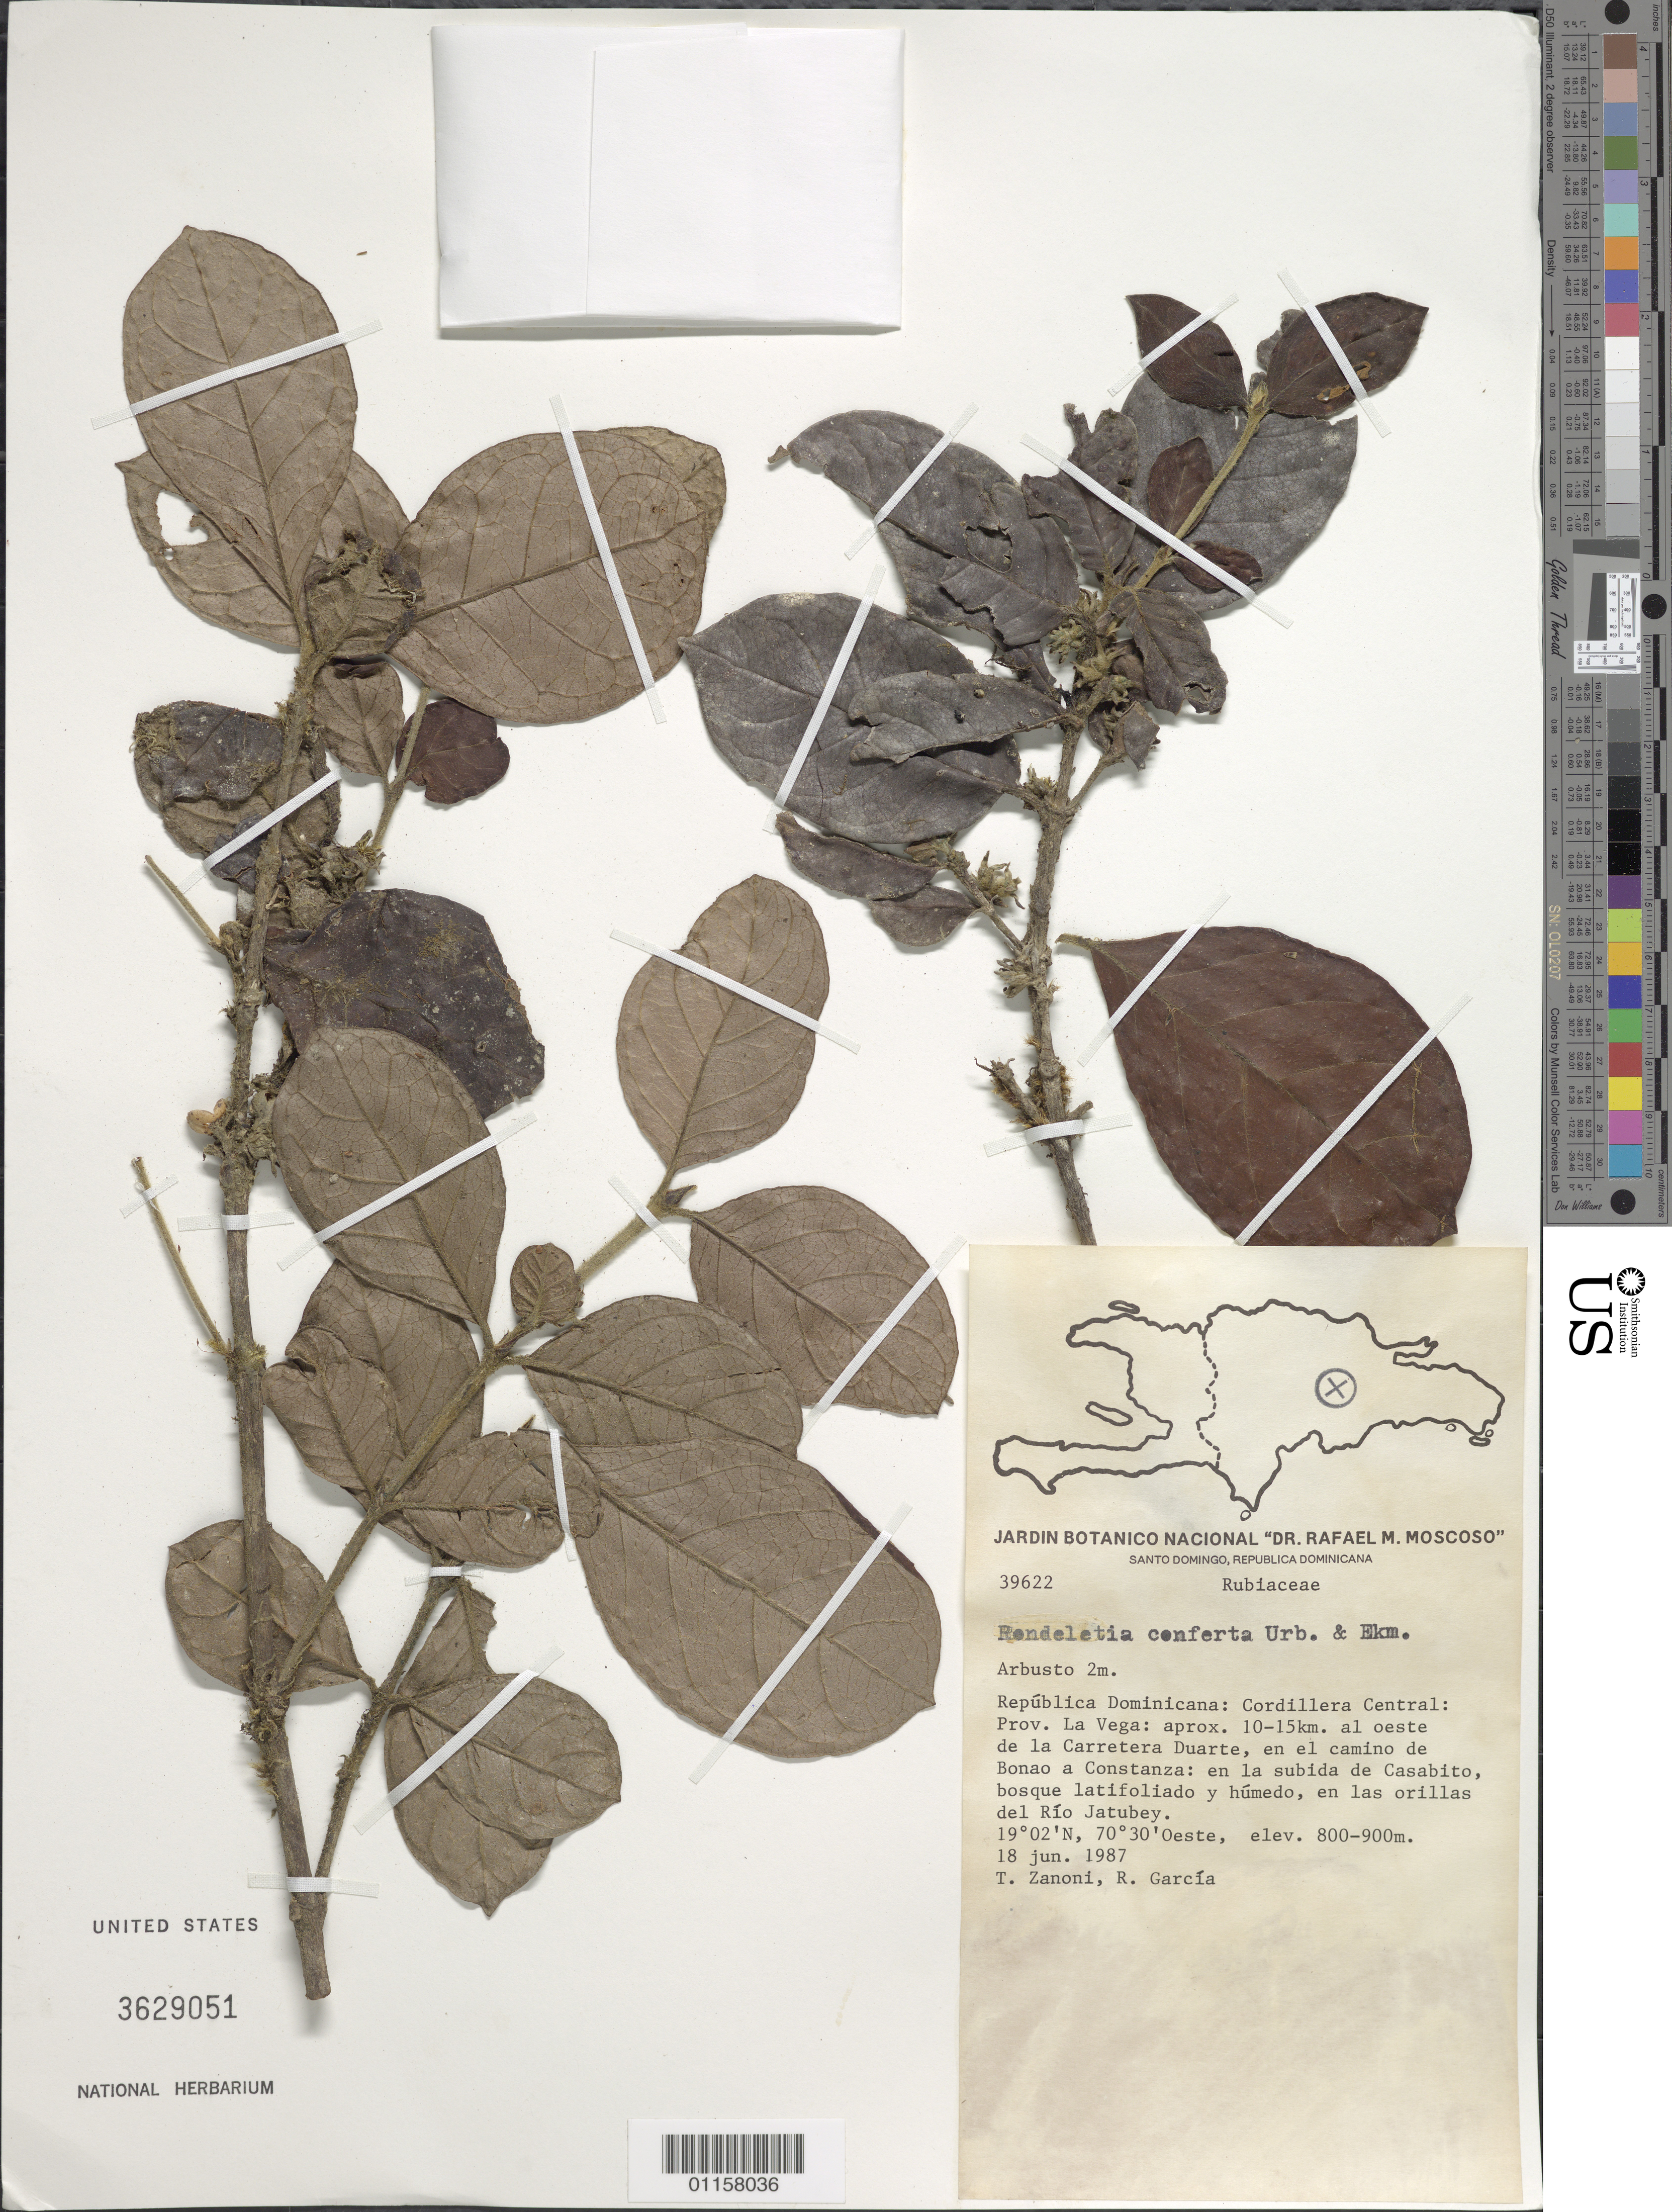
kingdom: Plantae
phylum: Tracheophyta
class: Magnoliopsida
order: Gentianales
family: Rubiaceae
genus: Rondeletia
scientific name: Rondeletia conferta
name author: Urb. & Ekman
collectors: T. A. Zanoni & R. García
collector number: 39622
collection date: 1987-06-18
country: Dominican Republic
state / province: La Vega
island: Hispaniola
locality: Cordillera Central, aprox. 10-15 km al oeste de la Carretera Duarte, en el camino de Bonao a Contanza, en la subida de Casabito; en las orillas del Río Jatubey.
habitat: Bosque latifoliado y húmedo, en las orillas del río.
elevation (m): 800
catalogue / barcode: US 3629051